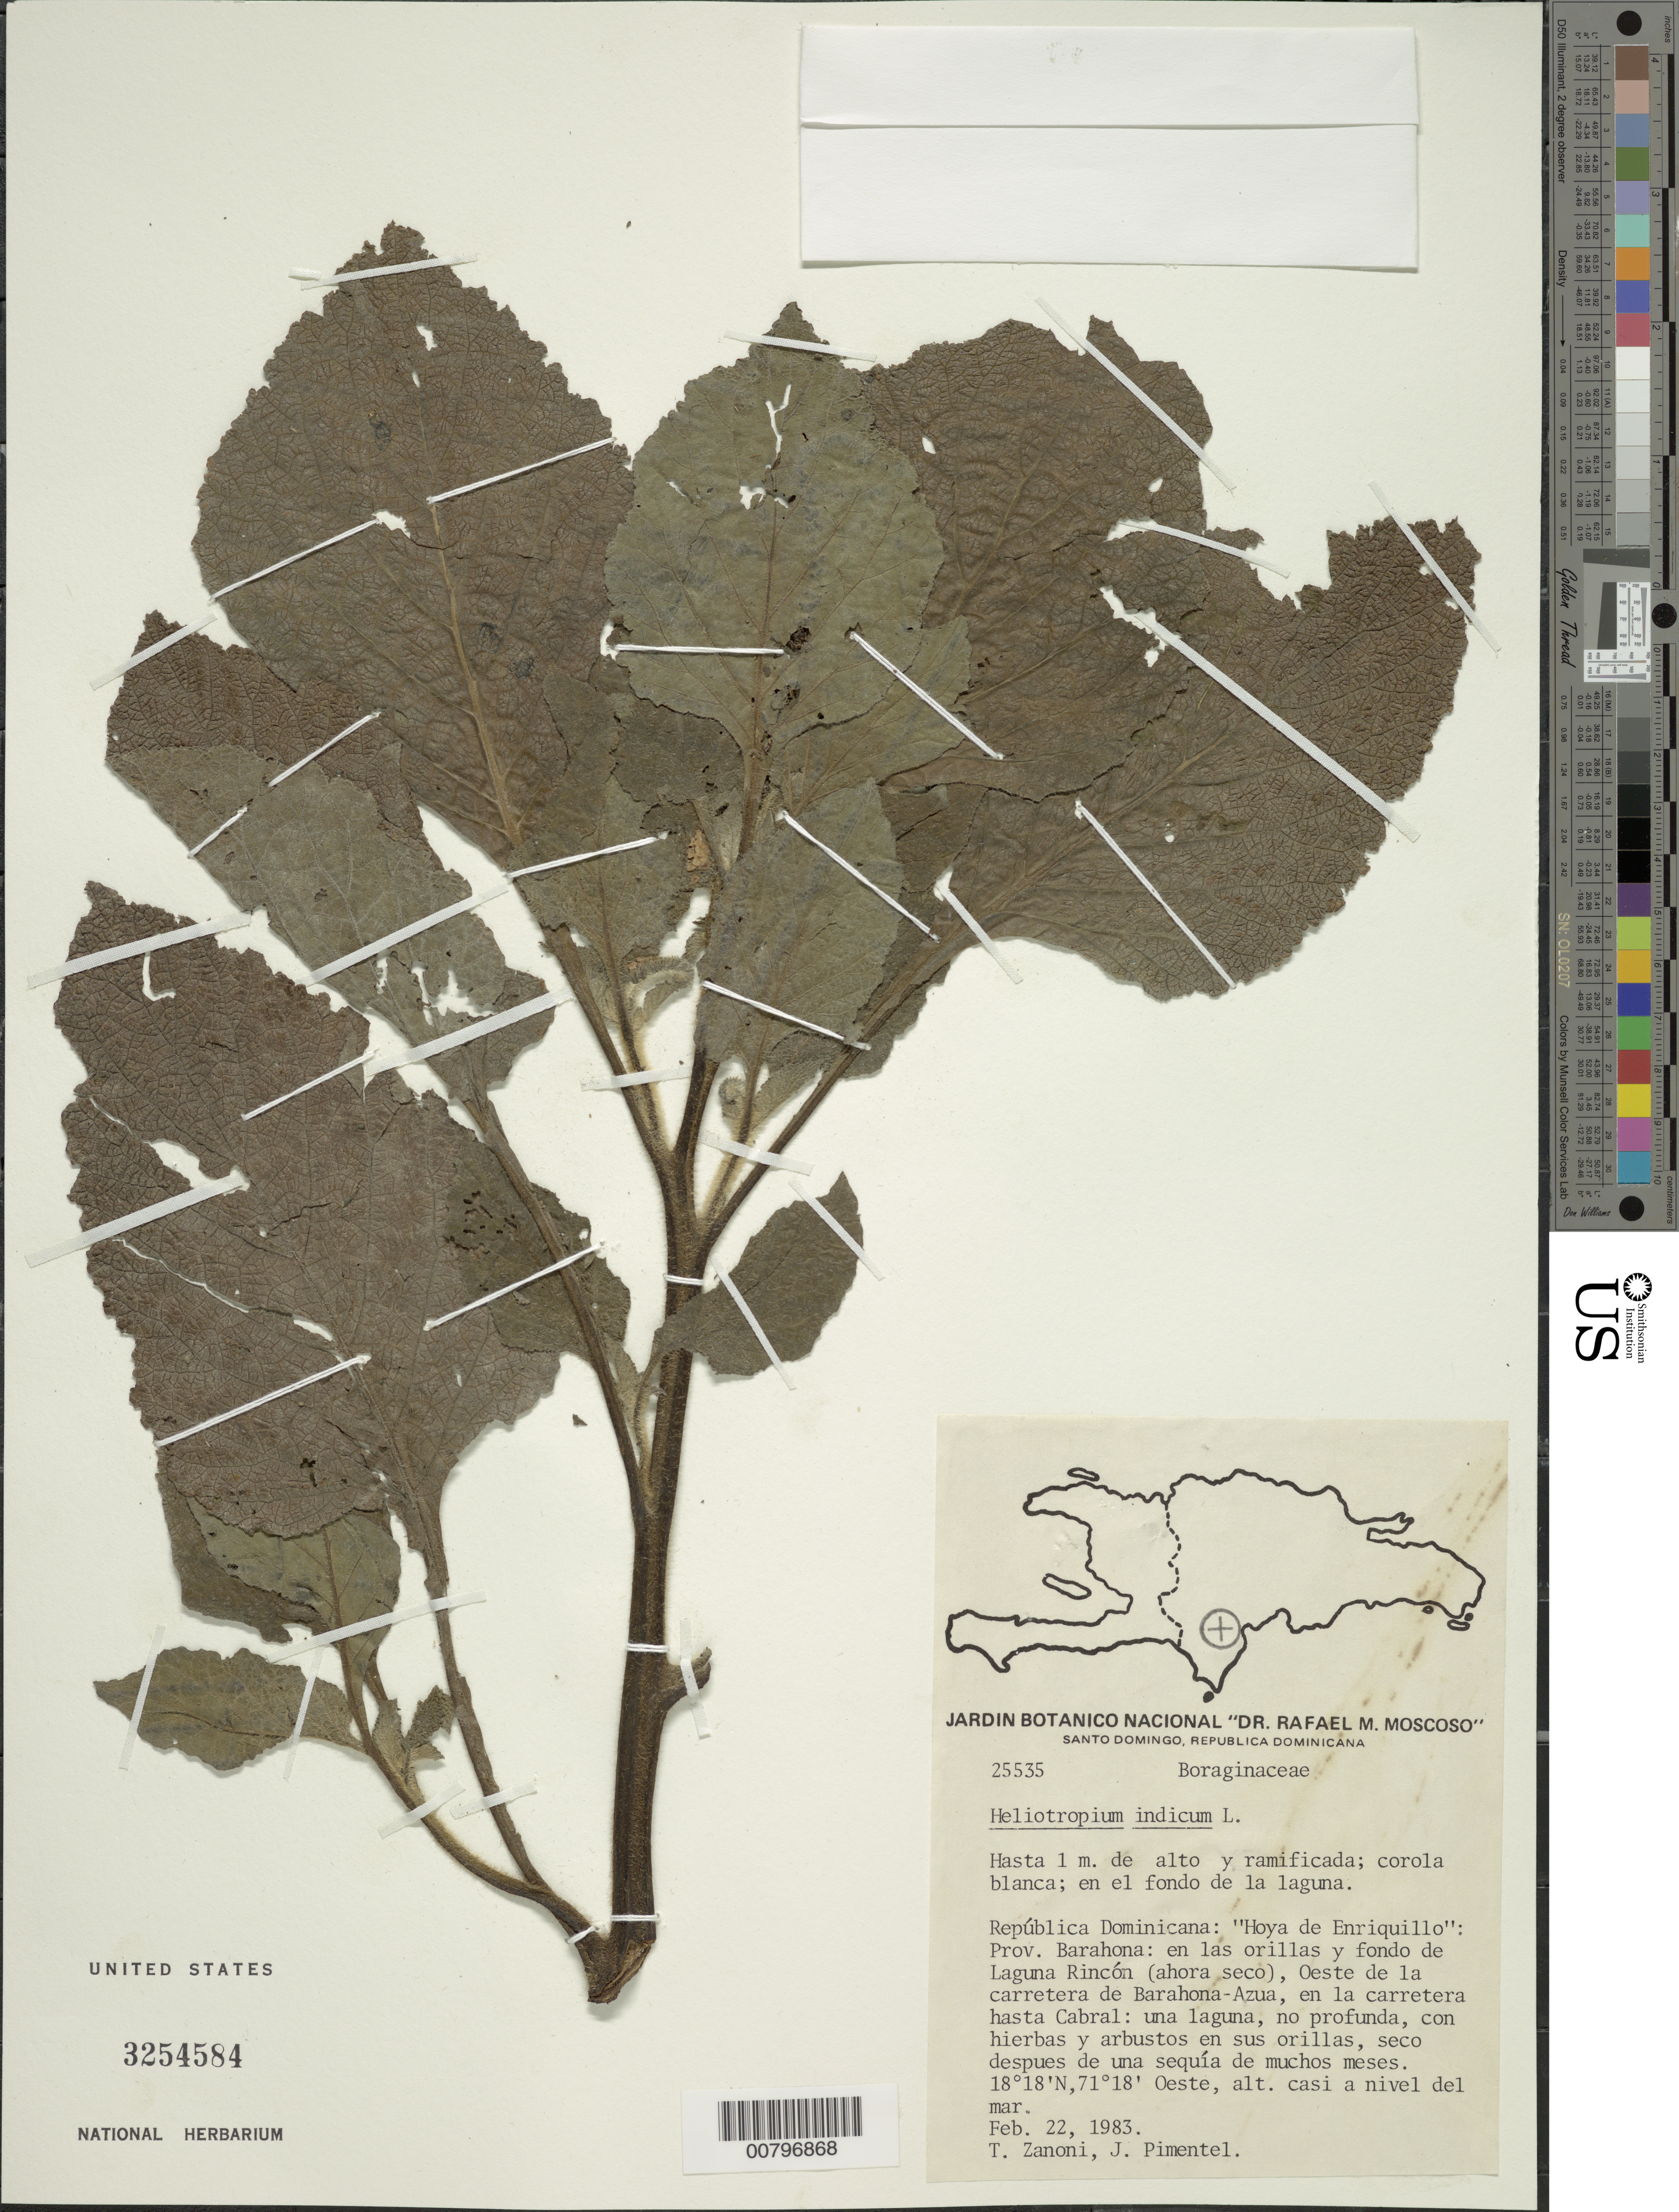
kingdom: Plantae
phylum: Tracheophyta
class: Magnoliopsida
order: Boraginales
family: Heliotropiaceae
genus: Heliotropium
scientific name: Heliotropium indicum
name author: L.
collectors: T. A. Zanoni & J. Pimentel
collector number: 25535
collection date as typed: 18 May 1940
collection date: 1940-05-18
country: Dominican Republic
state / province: Barahona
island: Hispaniola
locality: Laguna Rincón, west of Barahona-Azua highway, on highway until Cabral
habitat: Lagoon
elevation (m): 0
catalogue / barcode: US 3254584